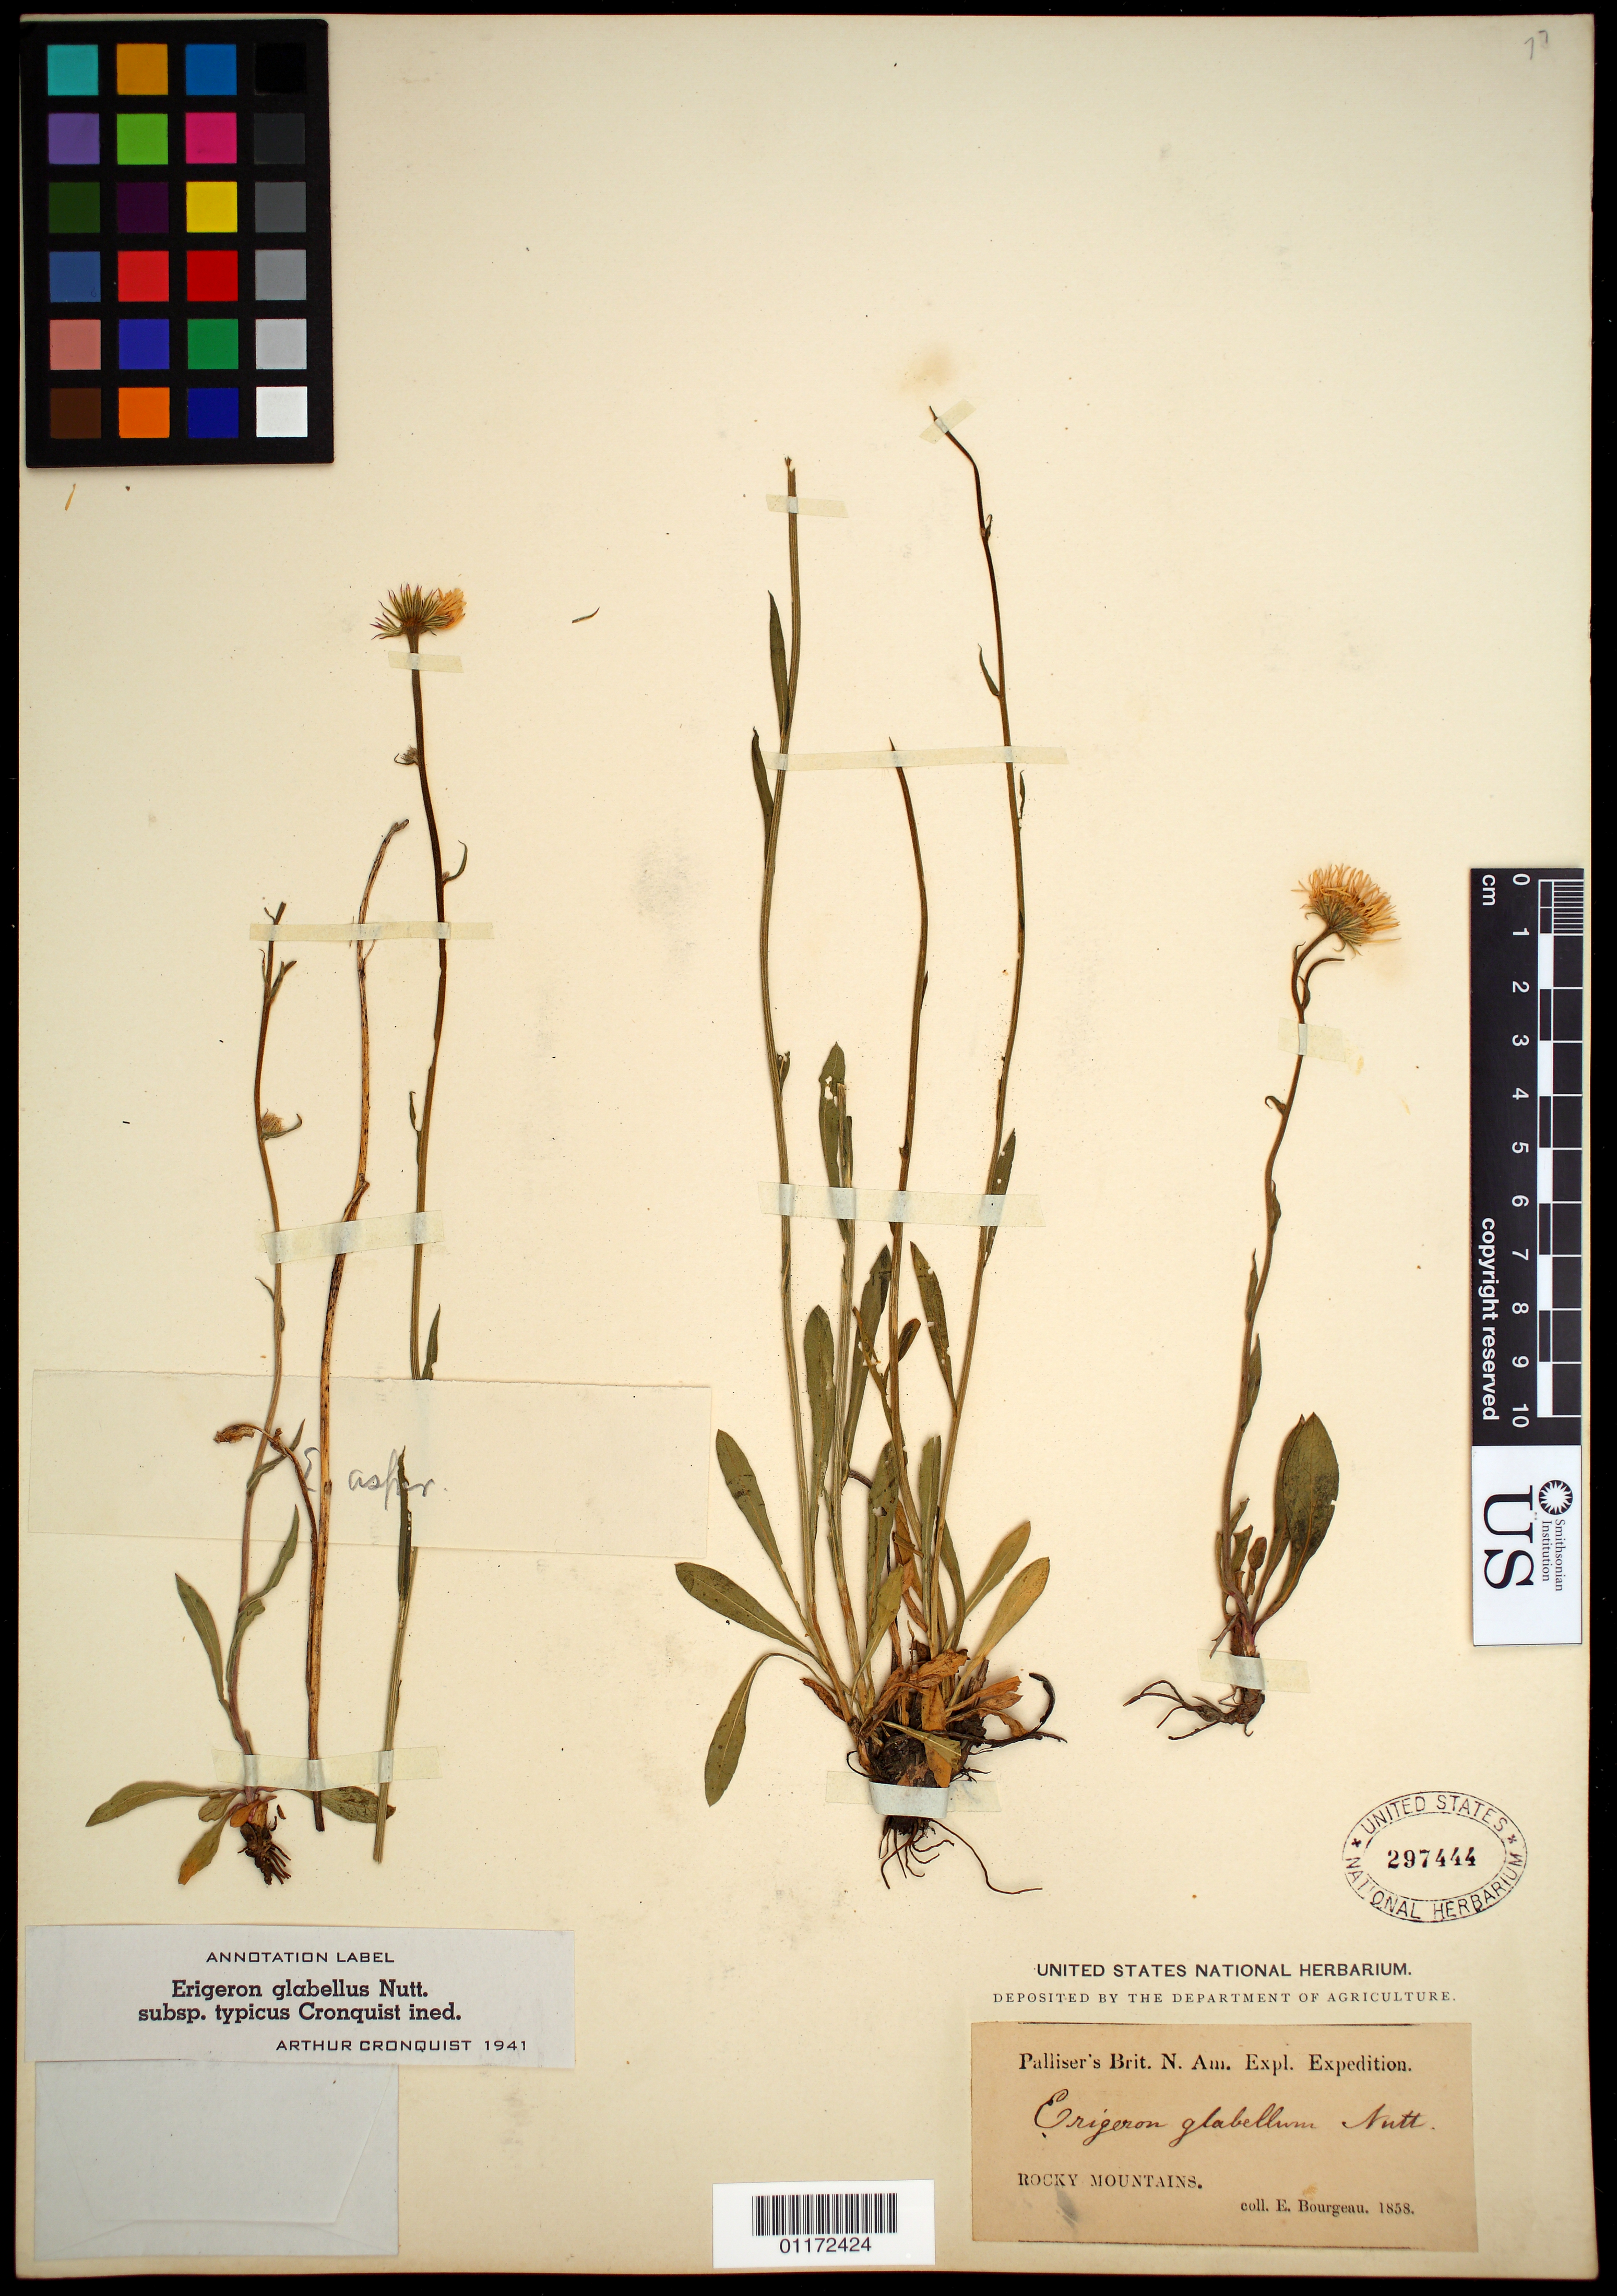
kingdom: Plantae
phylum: Tracheophyta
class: Magnoliopsida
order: Asterales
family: Asteraceae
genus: Erigeron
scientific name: Erigeron glabellus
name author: Nutt.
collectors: E. Bourgeau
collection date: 1858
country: Canada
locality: Rocky Mountains.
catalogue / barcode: US 297444